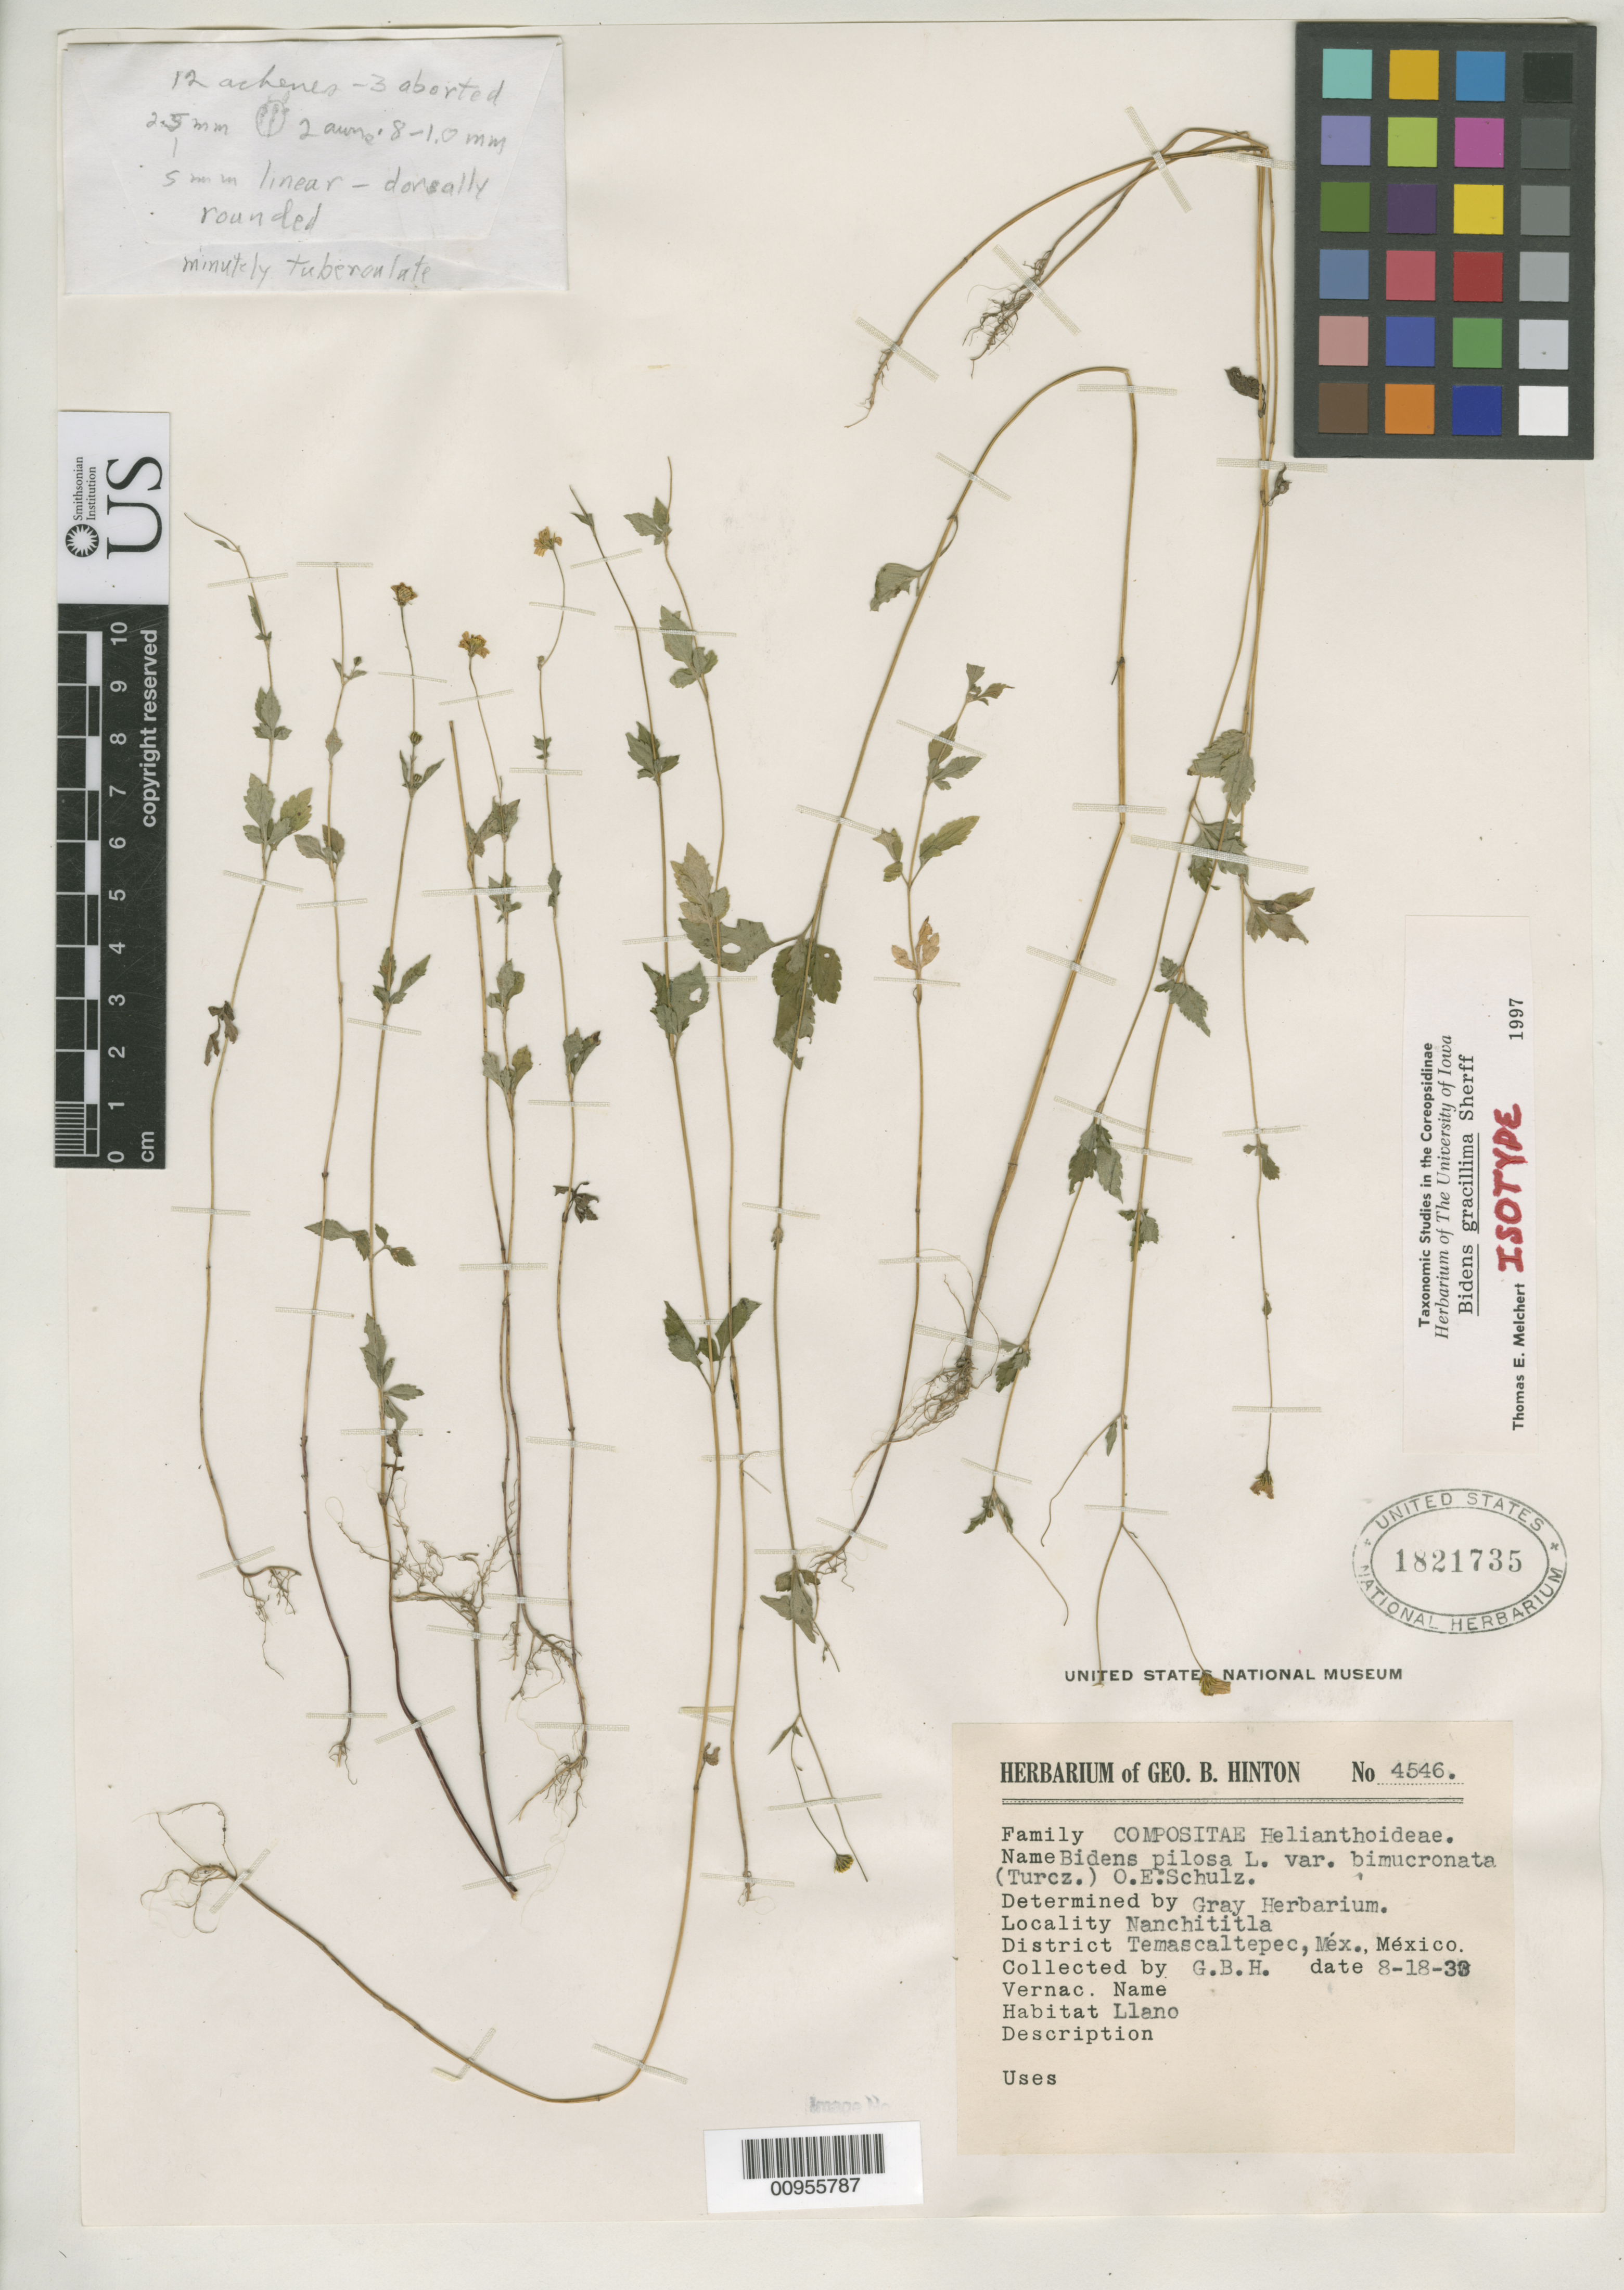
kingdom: Plantae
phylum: Tracheophyta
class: Magnoliopsida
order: Asterales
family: Asteraceae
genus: Bidens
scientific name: Bidens gracillima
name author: Sherff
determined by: Melchert, T. E.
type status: Isotype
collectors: G. B. Hinton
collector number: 4546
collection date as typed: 18 Aug 1933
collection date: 1933-08-18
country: Mexico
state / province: México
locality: Nanchititla, District Temascaltepec, Méx.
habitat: Llano.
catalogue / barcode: US 1821735